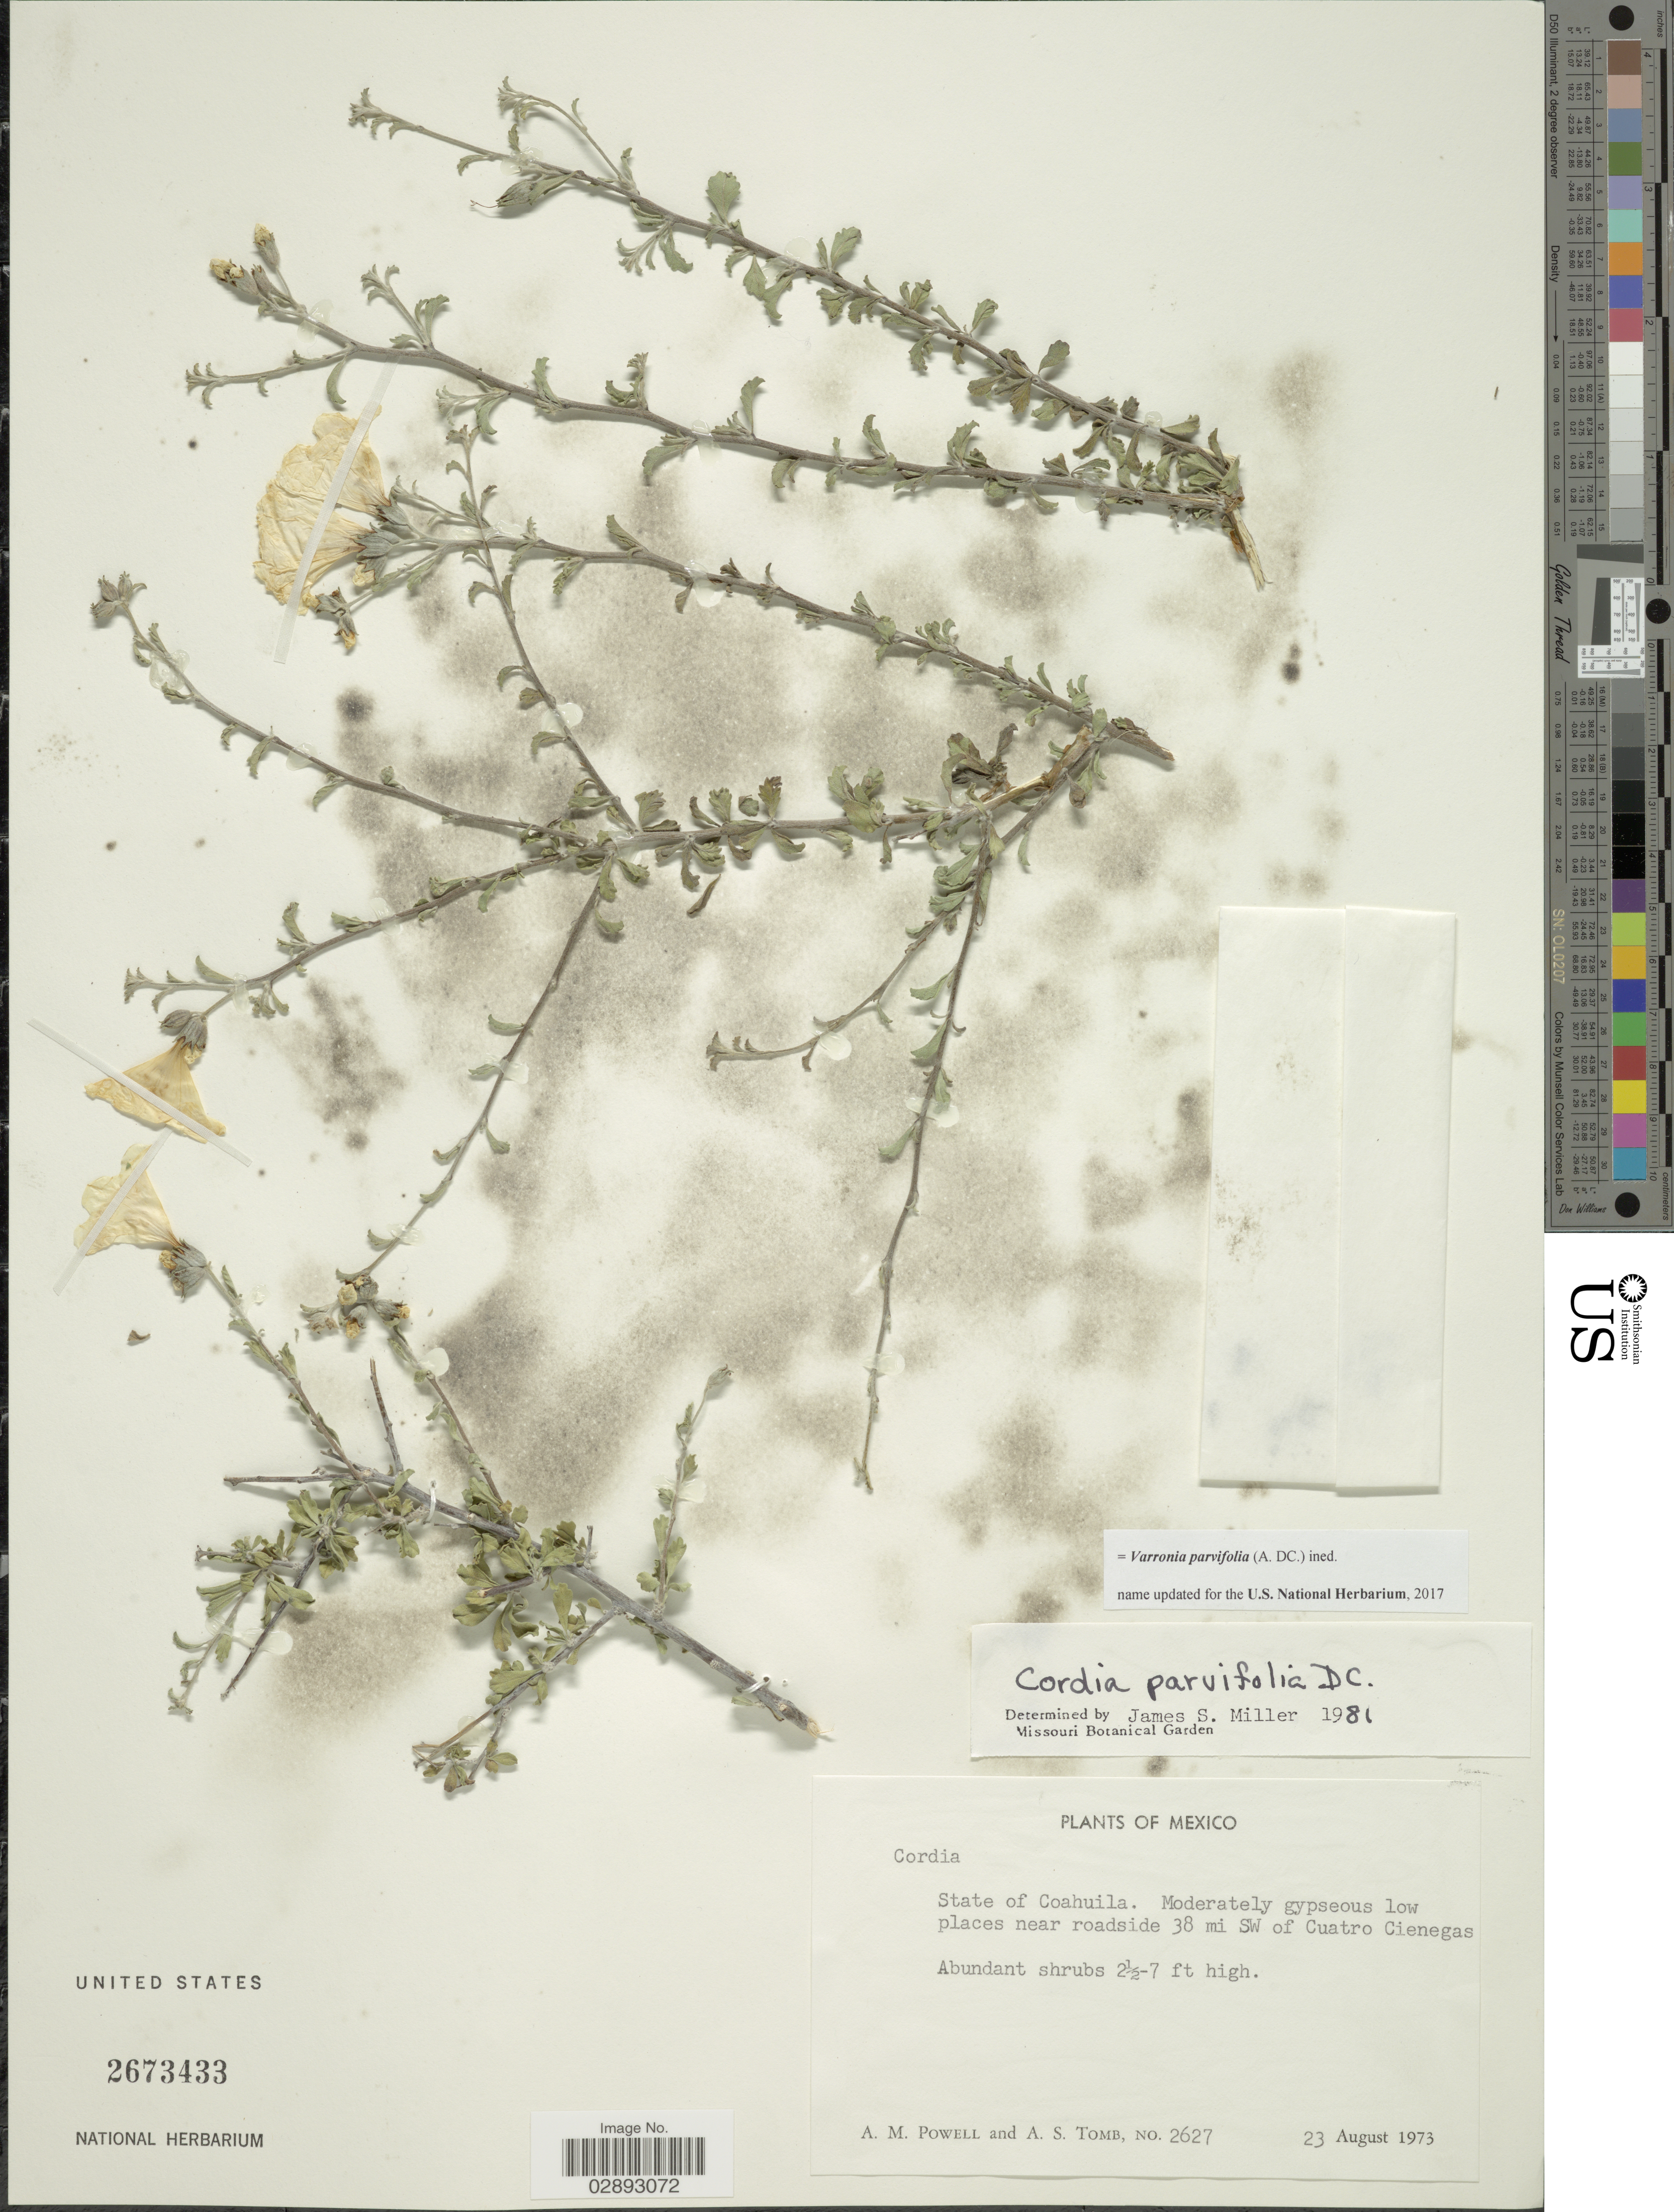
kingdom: Plantae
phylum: Tracheophyta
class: Magnoliopsida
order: Boraginales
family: Cordiaceae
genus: Varronia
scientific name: Varronia parvifolia (A. DC.) ined.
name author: (A. DC.)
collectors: A. M. Powell & A. Tomb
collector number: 2627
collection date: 1973-08-23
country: Mexico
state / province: Coahuila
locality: State of Coahuila. Moderately gypseous low places near roadside 38 mi SW of Cuatro Cienegas.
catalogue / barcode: US 2673433